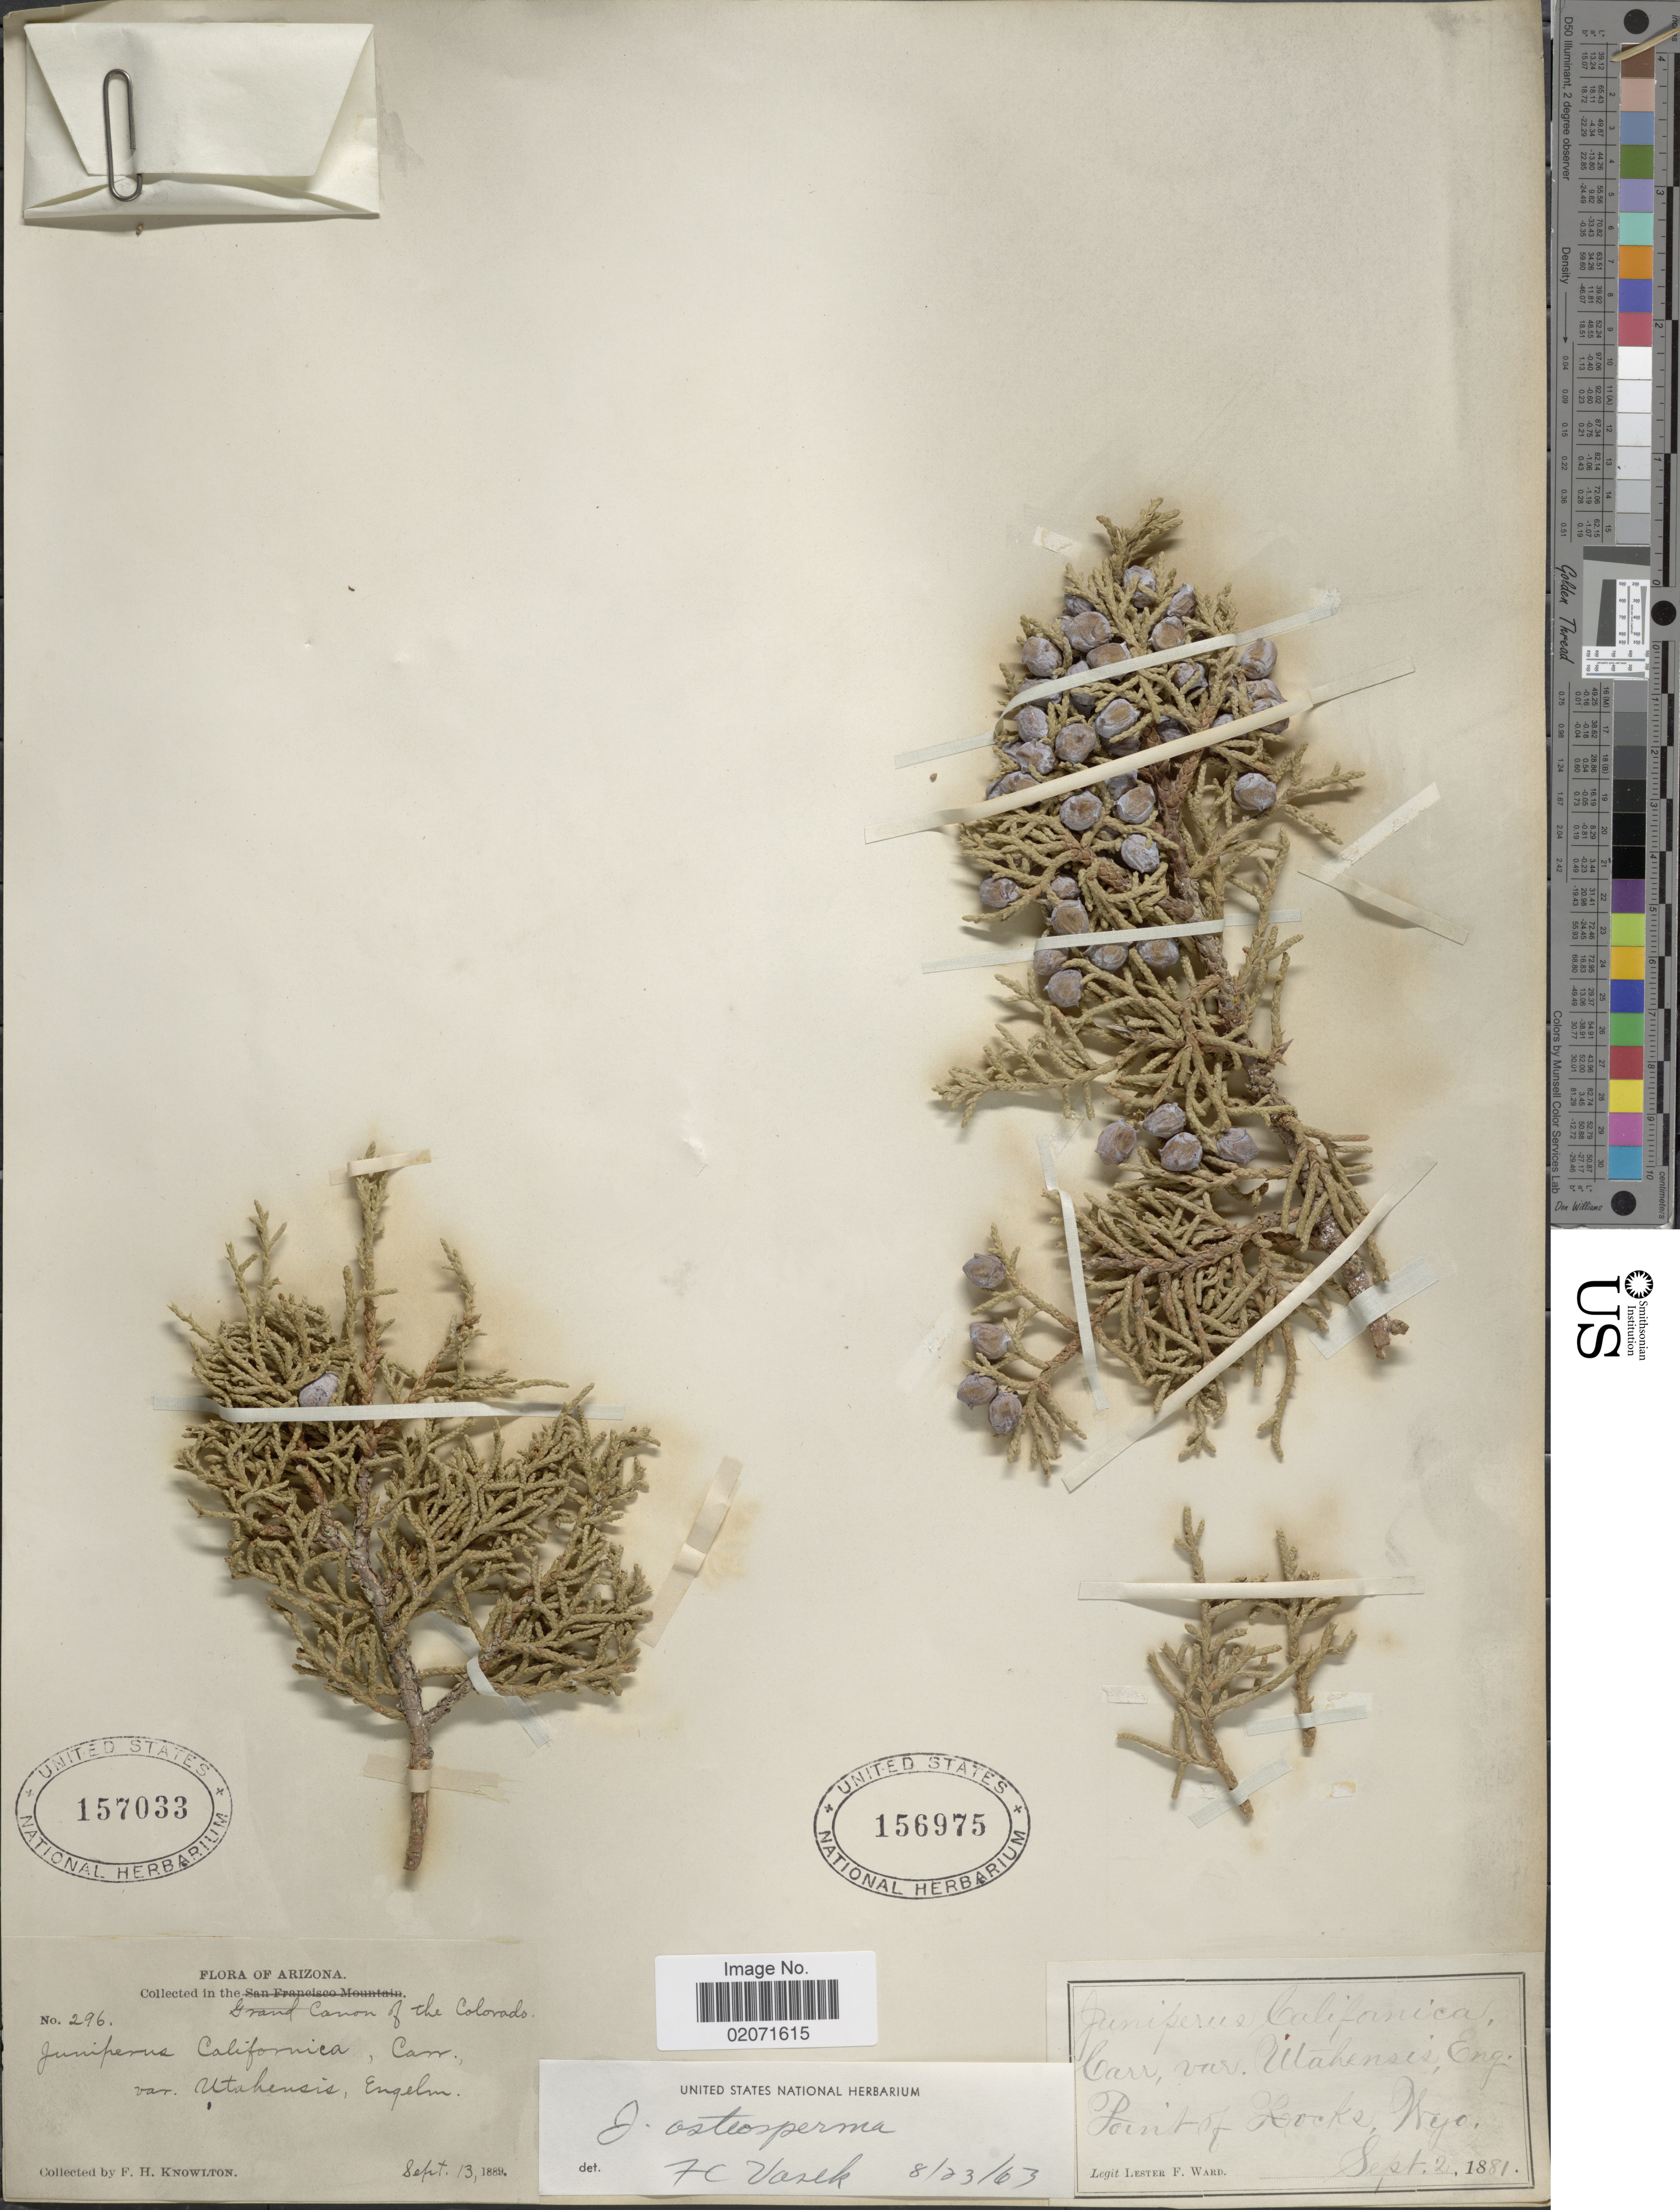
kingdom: Plantae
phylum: Tracheophyta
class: Pinopsida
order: Pinales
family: Cupressaceae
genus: Juniperus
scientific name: Juniperus osteosperma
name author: (Torr.) Little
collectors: L. F. Ward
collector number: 296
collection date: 1881-09-02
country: United States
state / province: Wyoming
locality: Point of Rocks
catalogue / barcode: US 156975-2